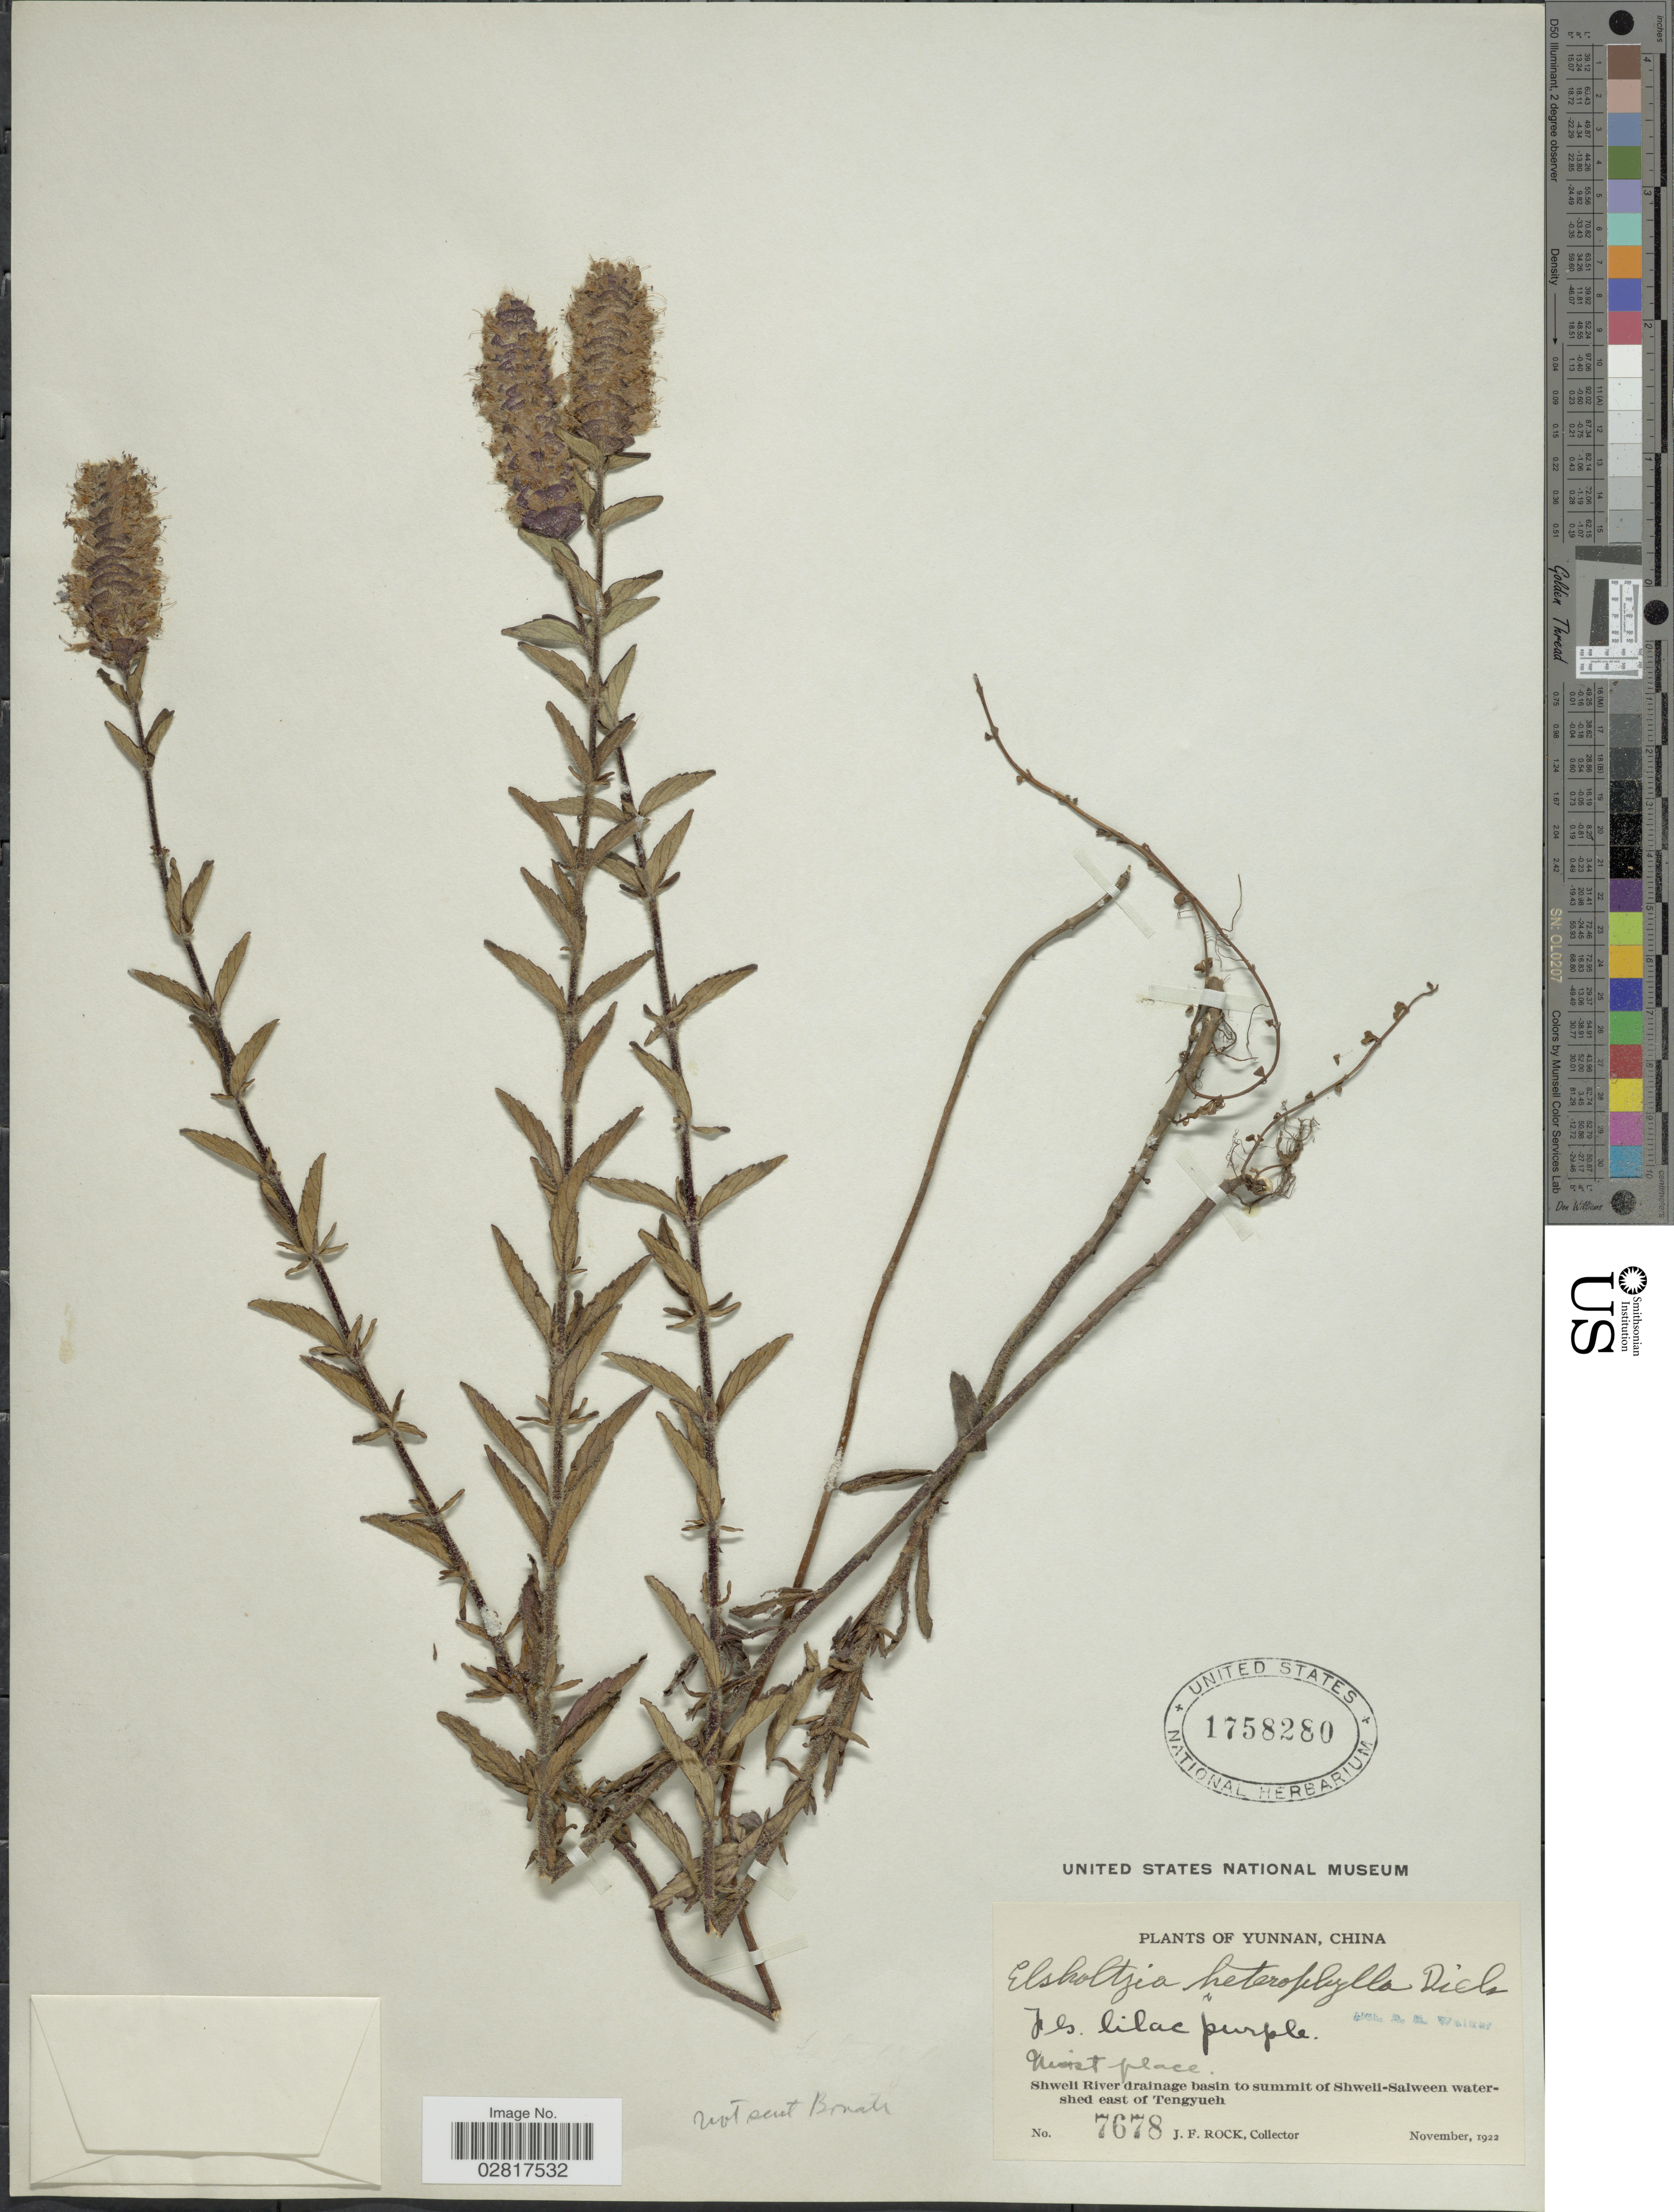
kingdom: Plantae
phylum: Tracheophyta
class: Magnoliopsida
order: Lamiales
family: Lamiaceae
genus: Elsholtzia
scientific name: Elsholtzia heterophylla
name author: Diels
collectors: J. Rock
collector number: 7678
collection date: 1922-11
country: China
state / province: Yunnan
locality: Shweli River drainage basin to summit of Shweli-Salween watershed east of Tengyueh.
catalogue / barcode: US 1758280